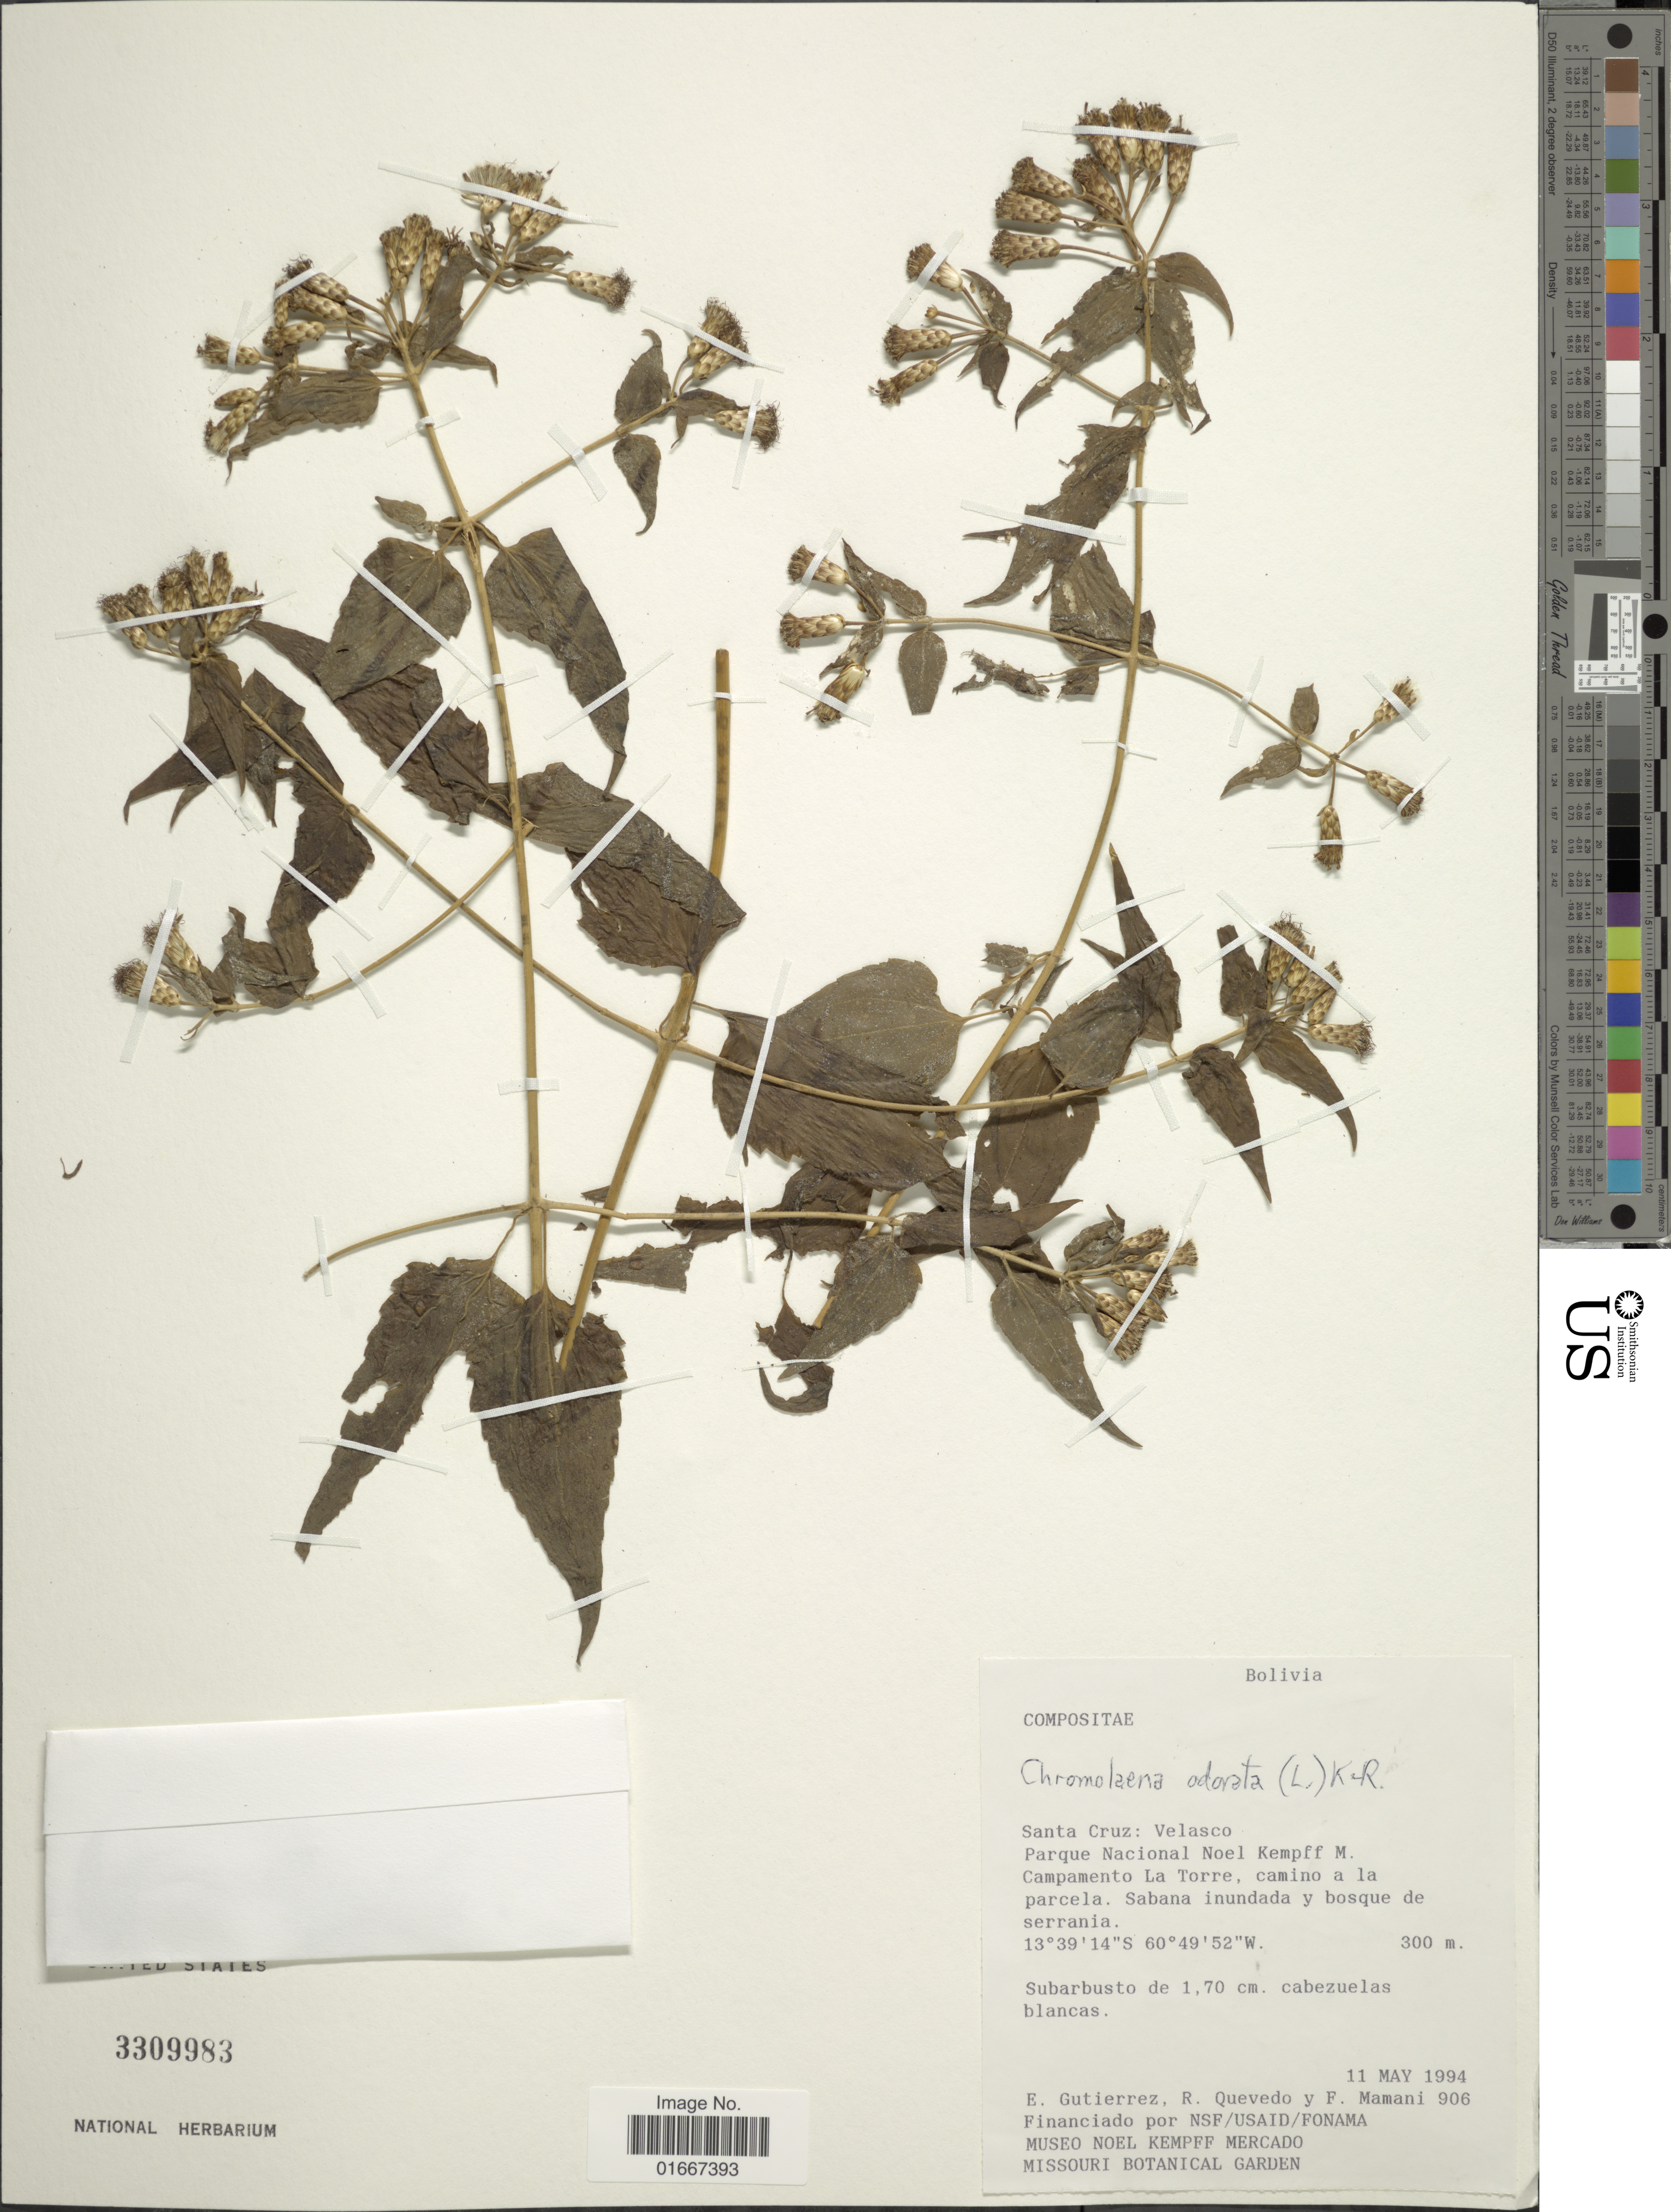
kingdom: Plantae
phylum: Tracheophyta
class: Magnoliopsida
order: Asterales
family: Asteraceae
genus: Chromolaena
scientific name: Chromolaena odorata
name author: (L.) R.M. King & H. Rob.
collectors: E. Gutiérrez, R. Quevedo & F. Mamani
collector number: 906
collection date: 1994-05-11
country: Bolivia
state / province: Santa Cruz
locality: Velasco Parque Nacional Noel Kempff M. Campamento La Torre, camino a la parcela. Sabana inundada y bosque de serrania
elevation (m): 300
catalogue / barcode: US 3309983